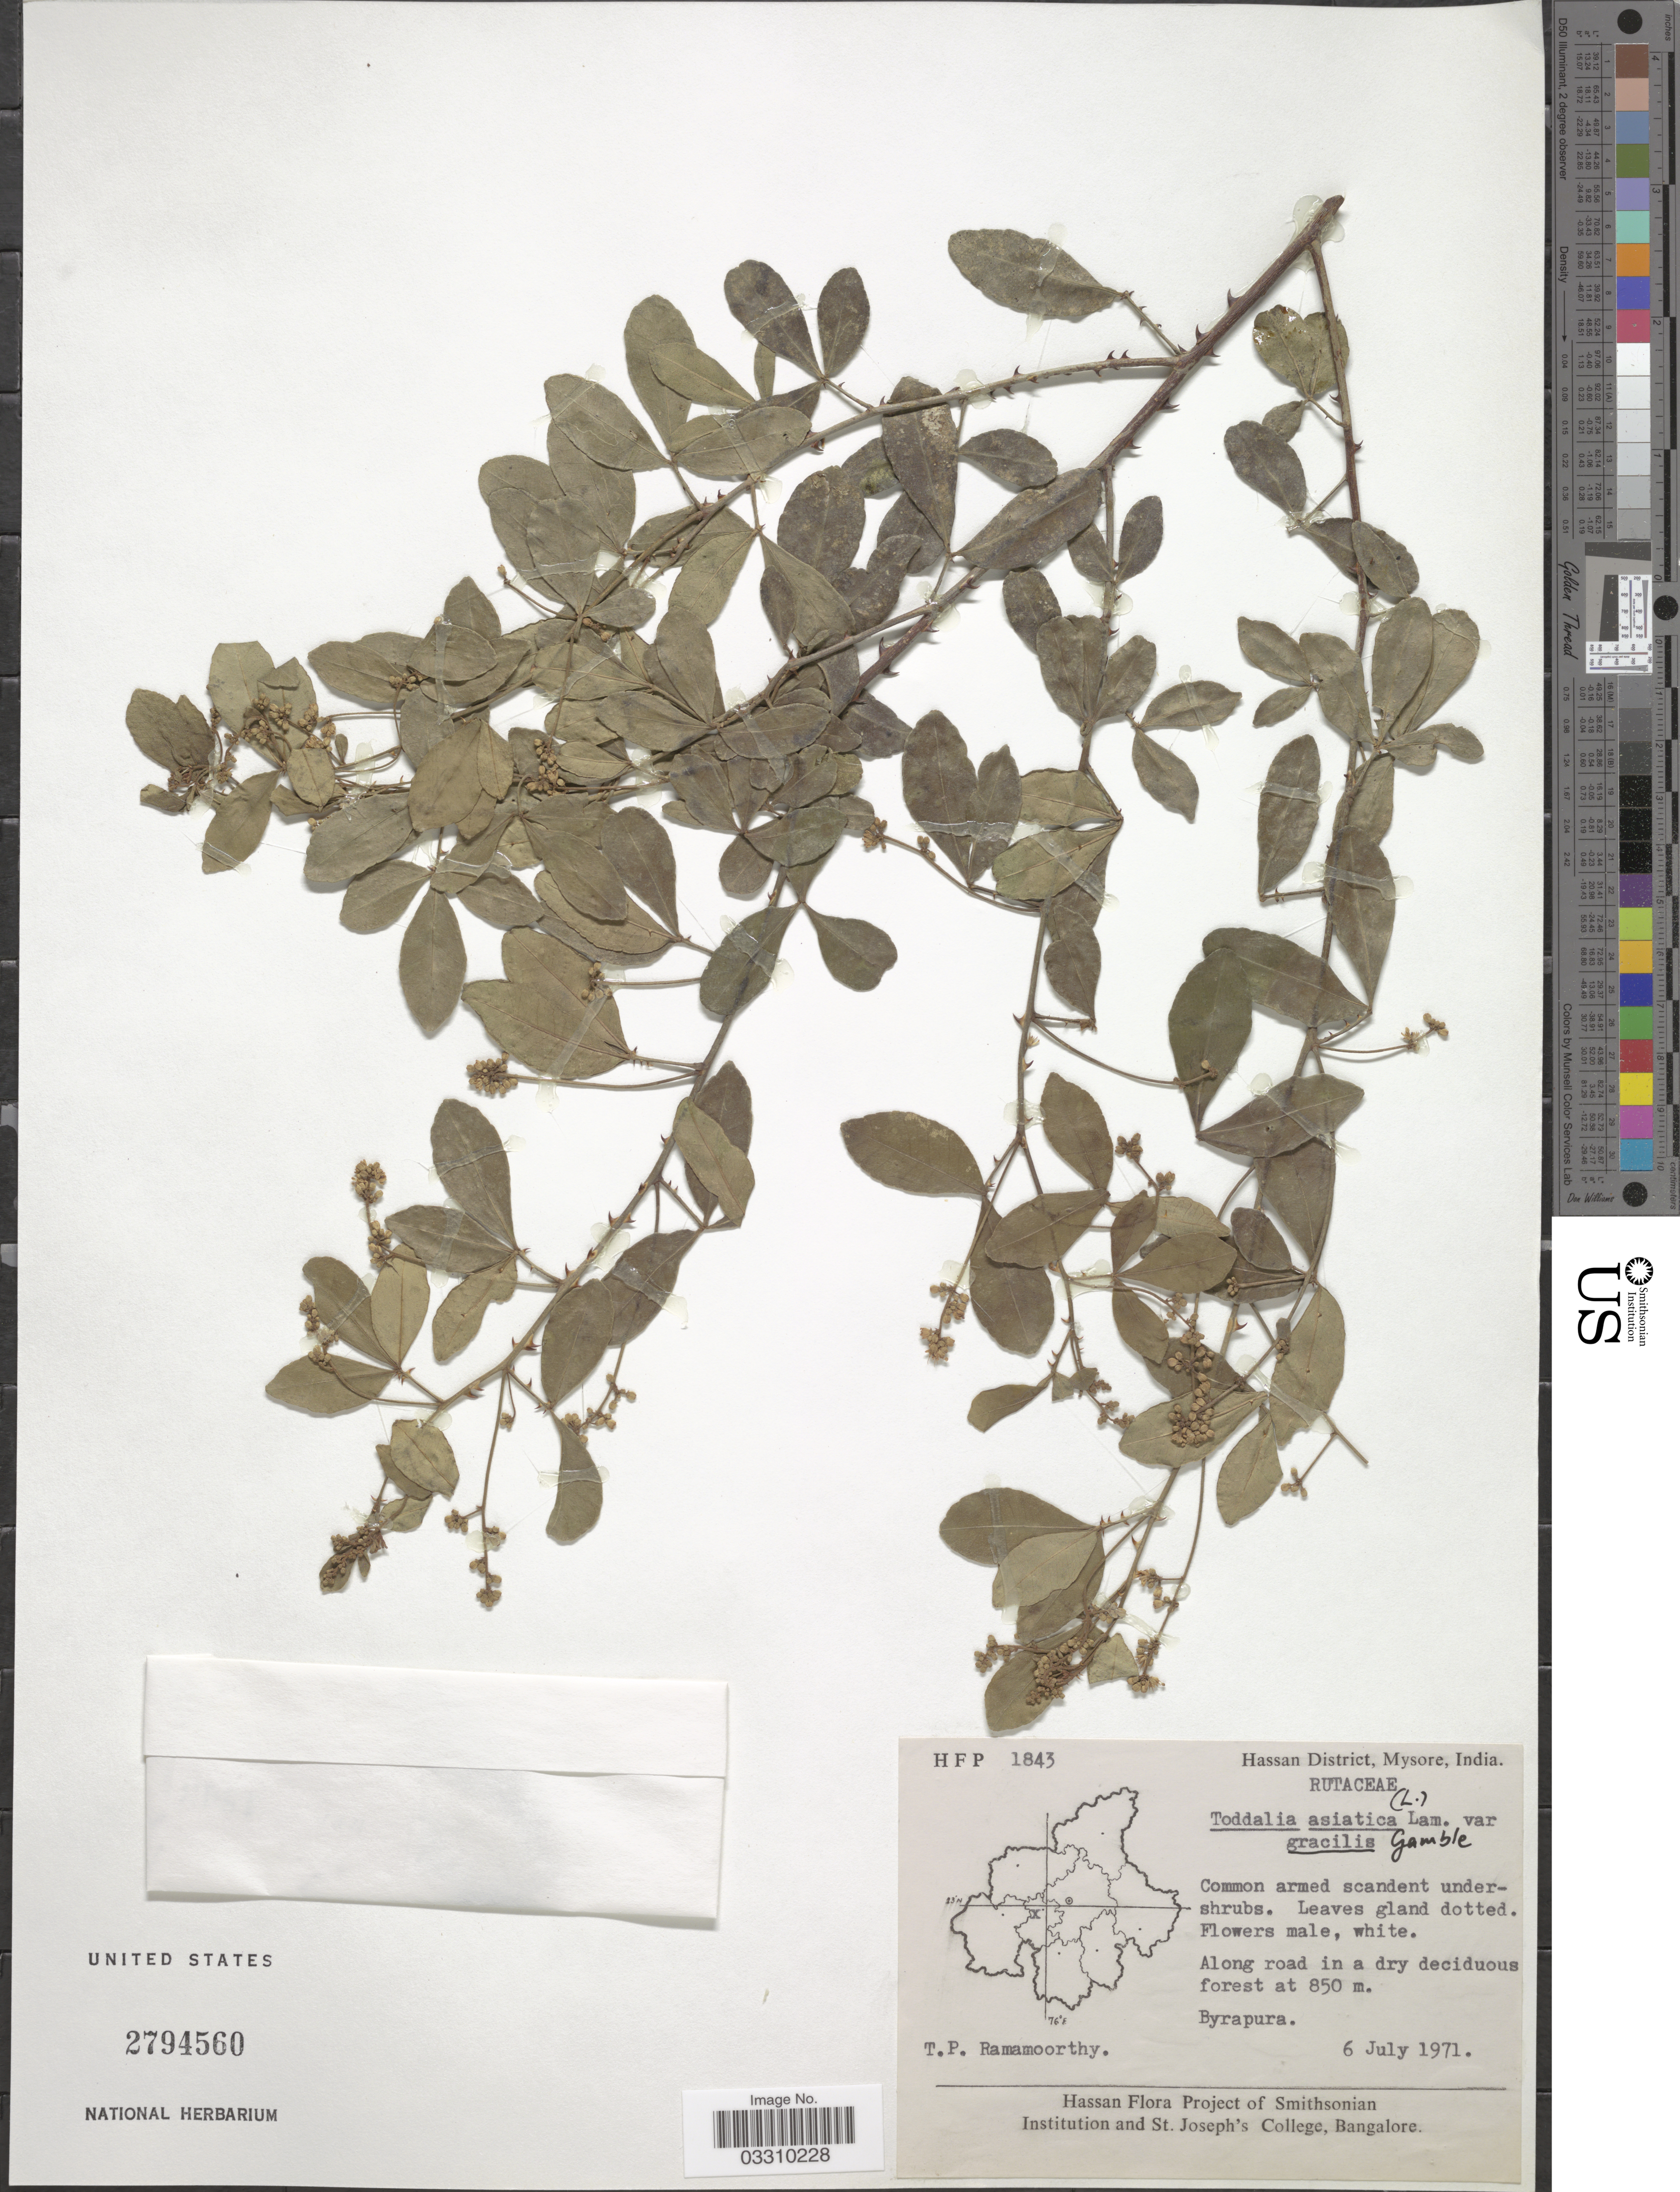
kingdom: Plantae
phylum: Tracheophyta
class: Magnoliopsida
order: Sapindales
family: Rutaceae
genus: Zanthoxylum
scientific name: Zanthoxylum asiaticum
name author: (L.) Appelhans et al.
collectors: T. P. Ramamoorthy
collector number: HFP 1843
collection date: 1971-07-06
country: India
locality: Hassan District, Mysore. Byrapura.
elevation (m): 850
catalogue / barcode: US 2794560